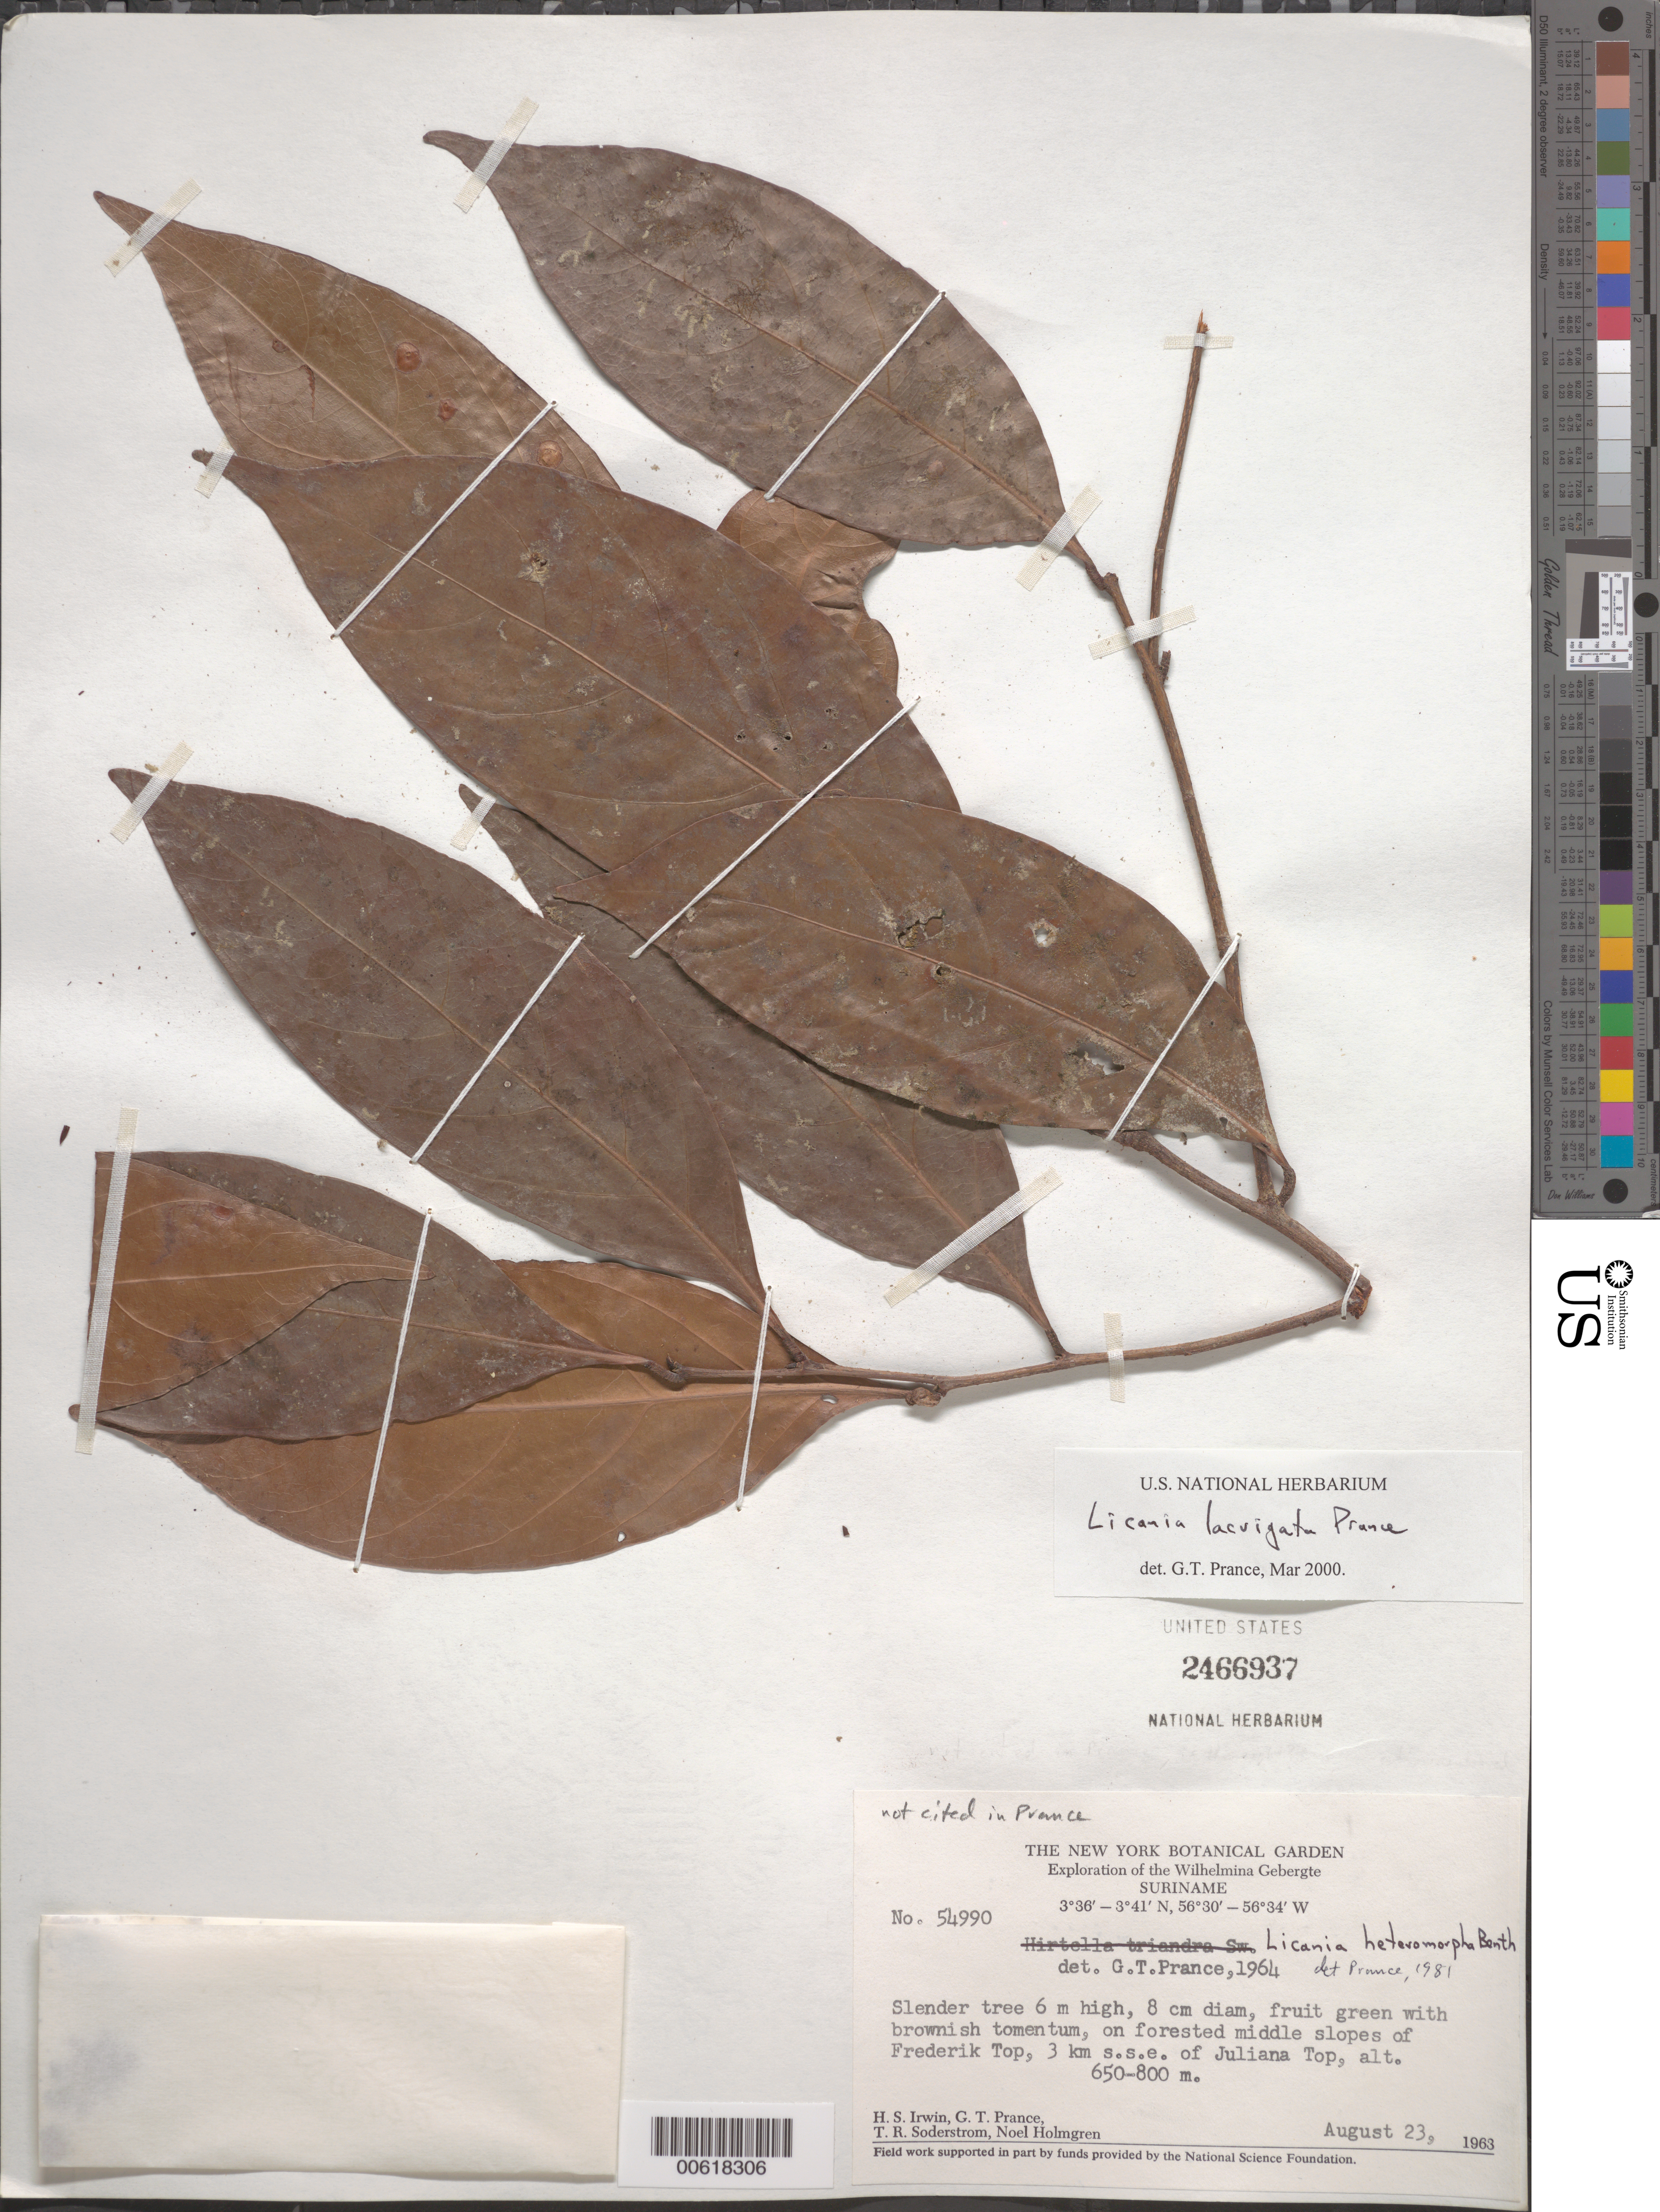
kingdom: Plantae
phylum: Tracheophyta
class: Magnoliopsida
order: Malpighiales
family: Chrysobalanaceae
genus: Hymenopus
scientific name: Hymenopus laevigatus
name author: (Prance) Sothers & Prance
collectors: H. Irwin, G. T. Prance, T. R. Soderstrom & N. H. Holmgren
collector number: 54990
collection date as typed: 23-Aug-63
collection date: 1963-08-23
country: Suriname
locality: Frederik Top, 3 km SSE of Juliana Top, Wilhelmina Gebergte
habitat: Forested middle slopes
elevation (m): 650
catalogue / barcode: US 2466937